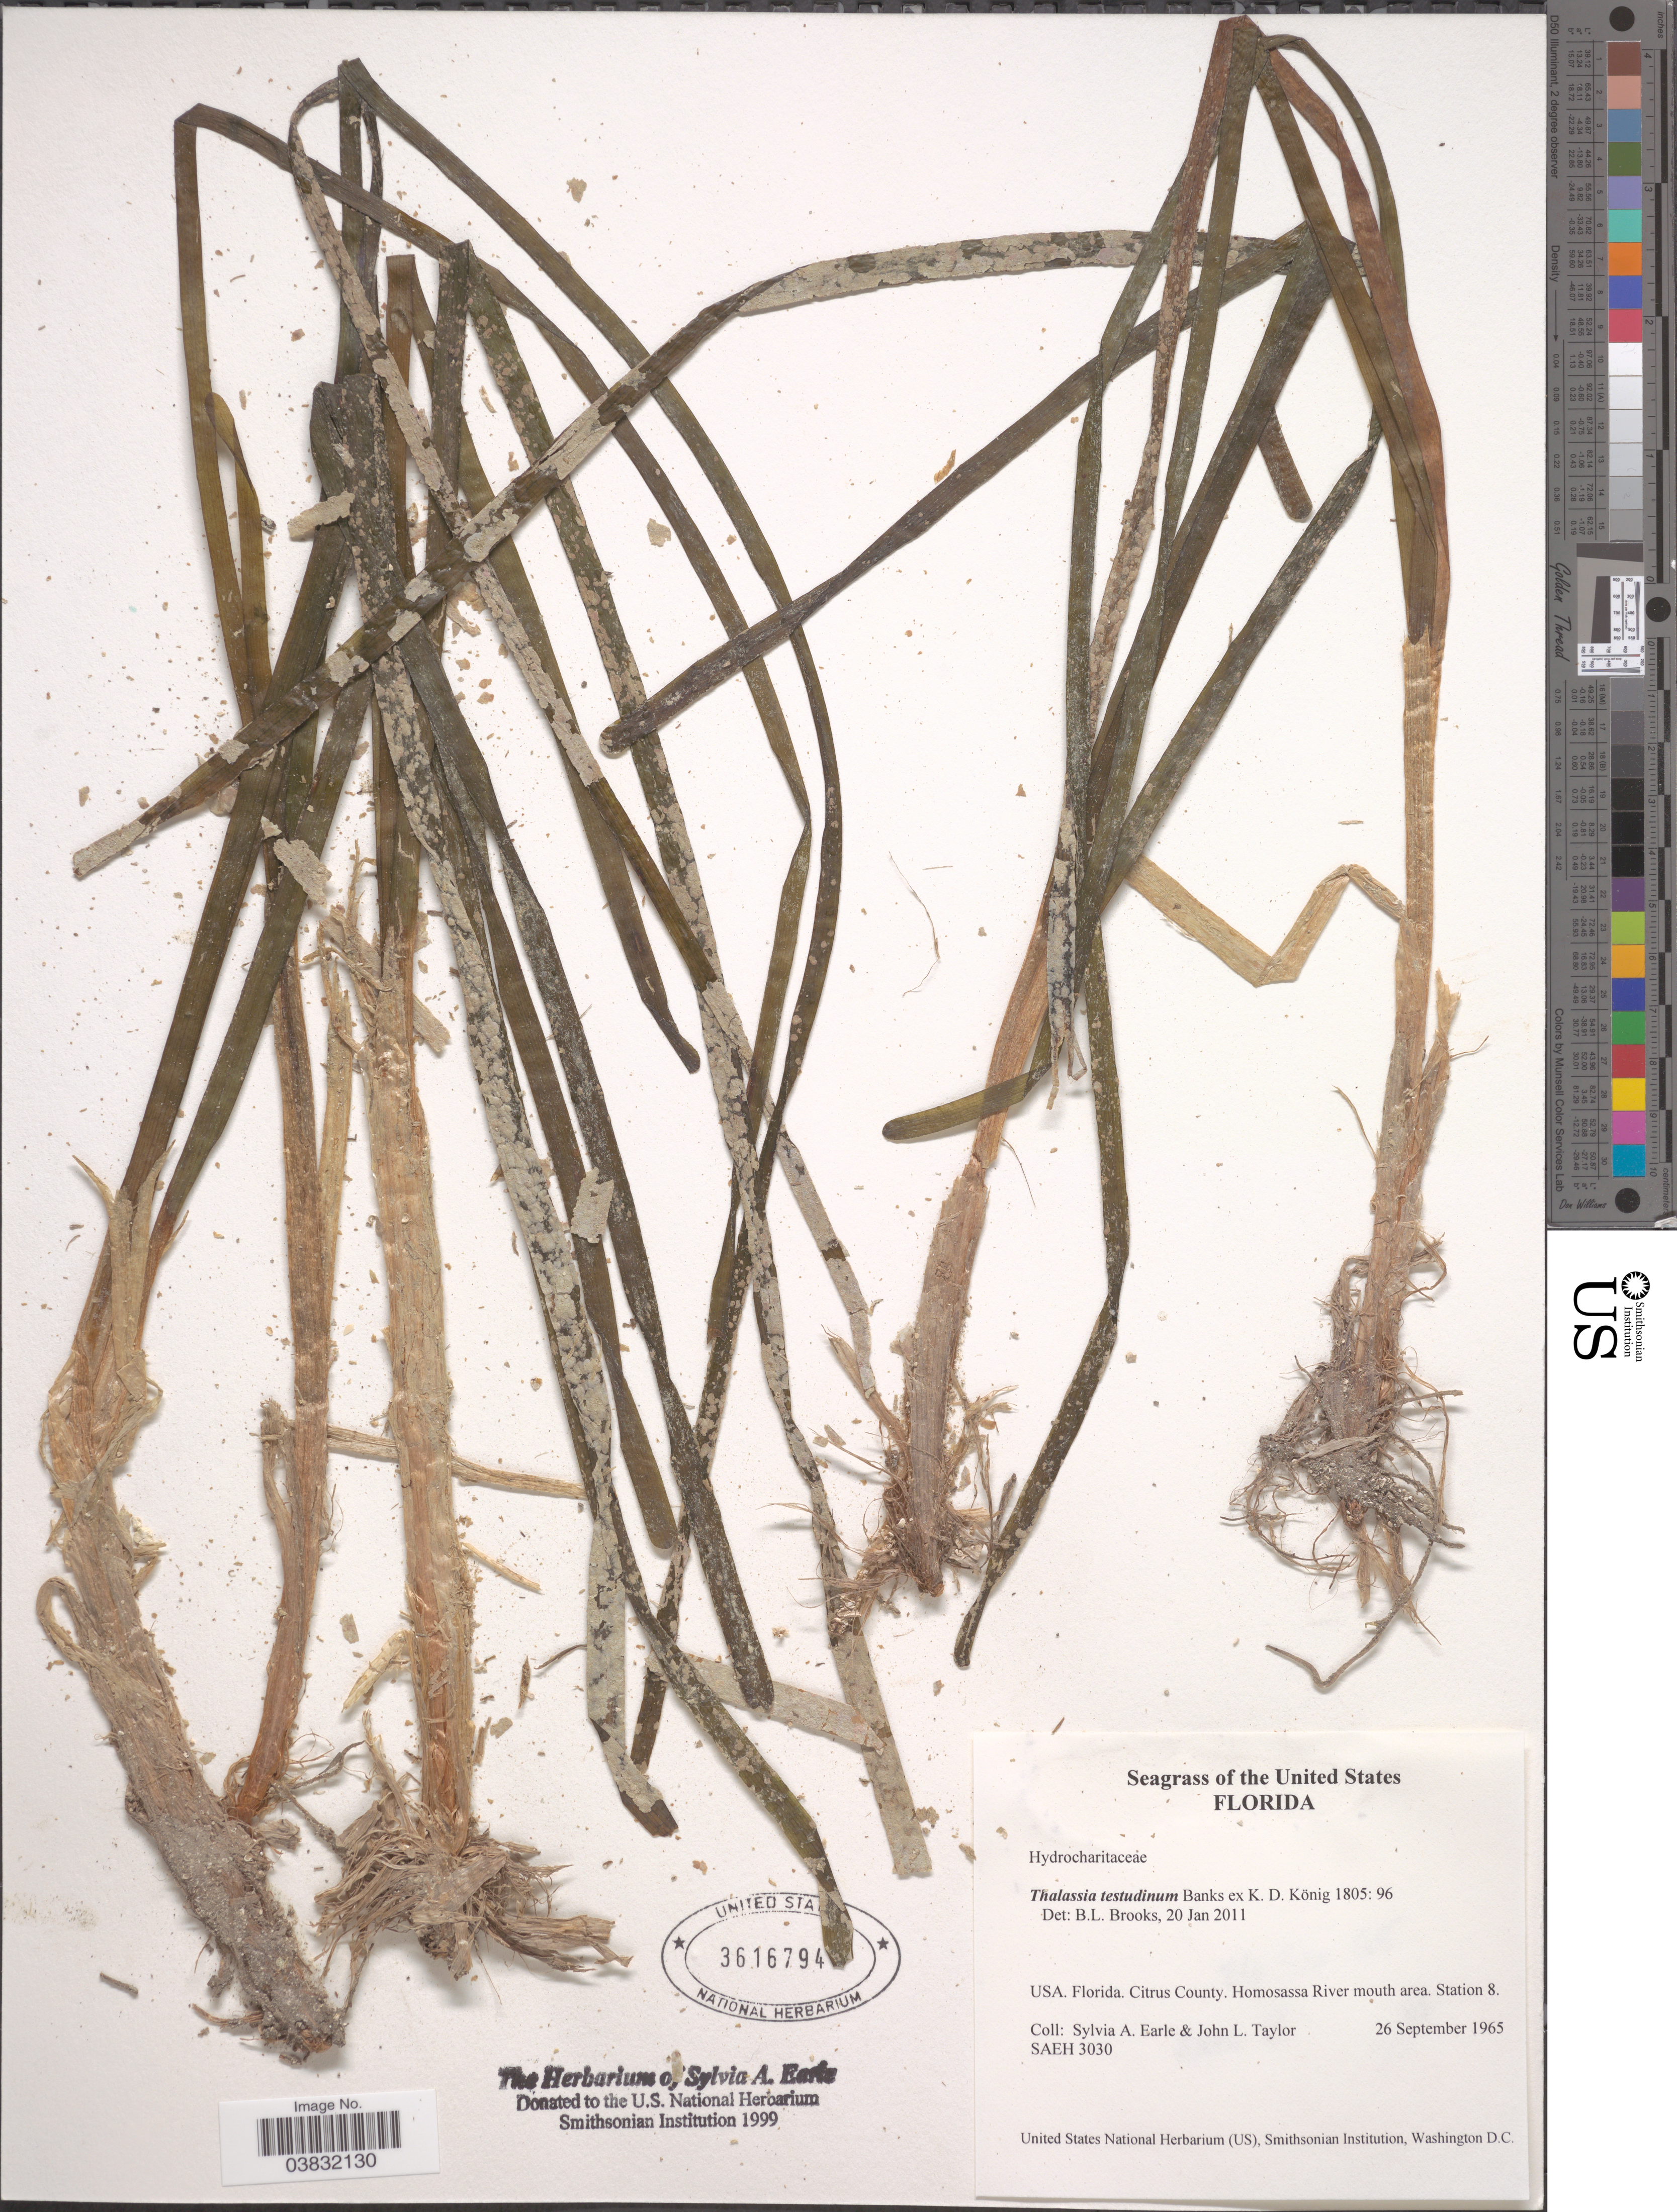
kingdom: Plantae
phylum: Tracheophyta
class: Liliopsida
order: Alismatales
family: Hydrocharitaceae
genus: Thalassia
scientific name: Thalassia testudinum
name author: Banks & Sol. ex K.D. Koenig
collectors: S. A. Earle & J. L. Taylor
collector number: SAEH 3030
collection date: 1965-09-26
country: United States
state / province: Florida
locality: Citrus County. Homosassa River mouth area. Station 8.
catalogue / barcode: US 3616794